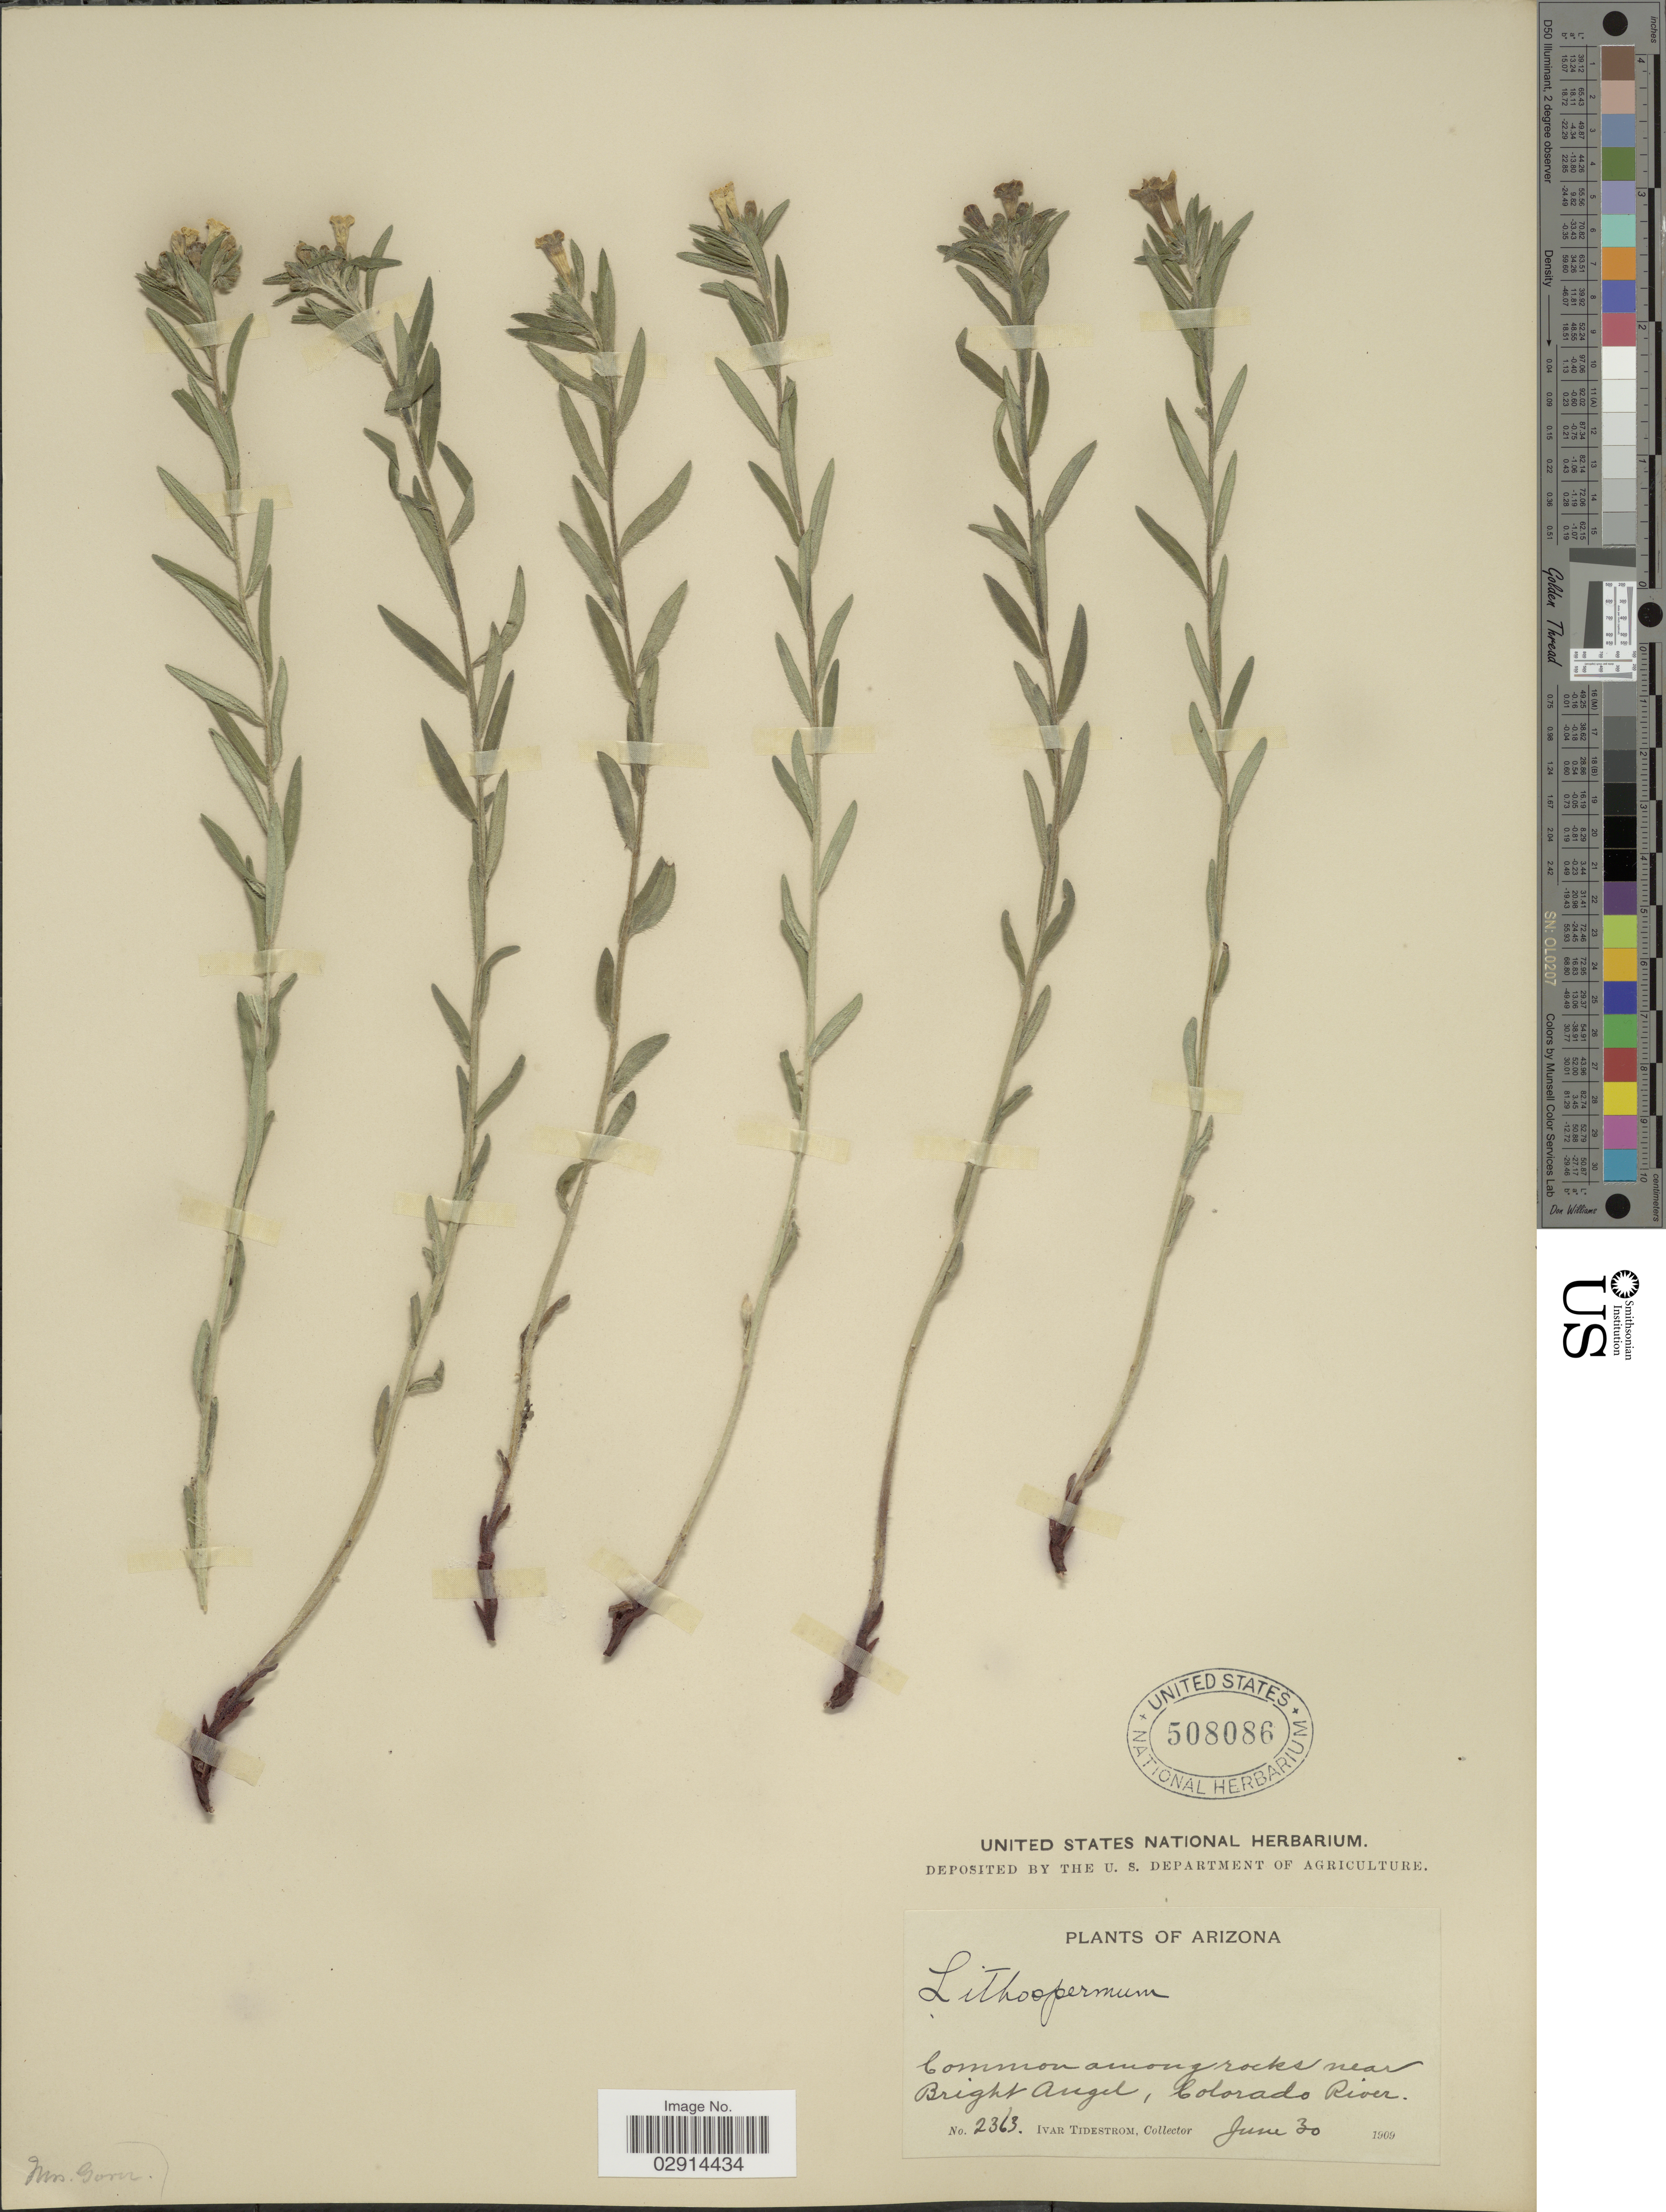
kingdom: Plantae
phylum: Tracheophyta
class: Magnoliopsida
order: Boraginales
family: Boraginaceae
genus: Lithospermum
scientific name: Lithospermum multiflorum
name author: Torr. ex A. Gray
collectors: I. F. Tidestrom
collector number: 2363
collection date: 1909-06-30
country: United States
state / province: Arizona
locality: Near Bright Angel, Colorado River.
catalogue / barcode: US 508086